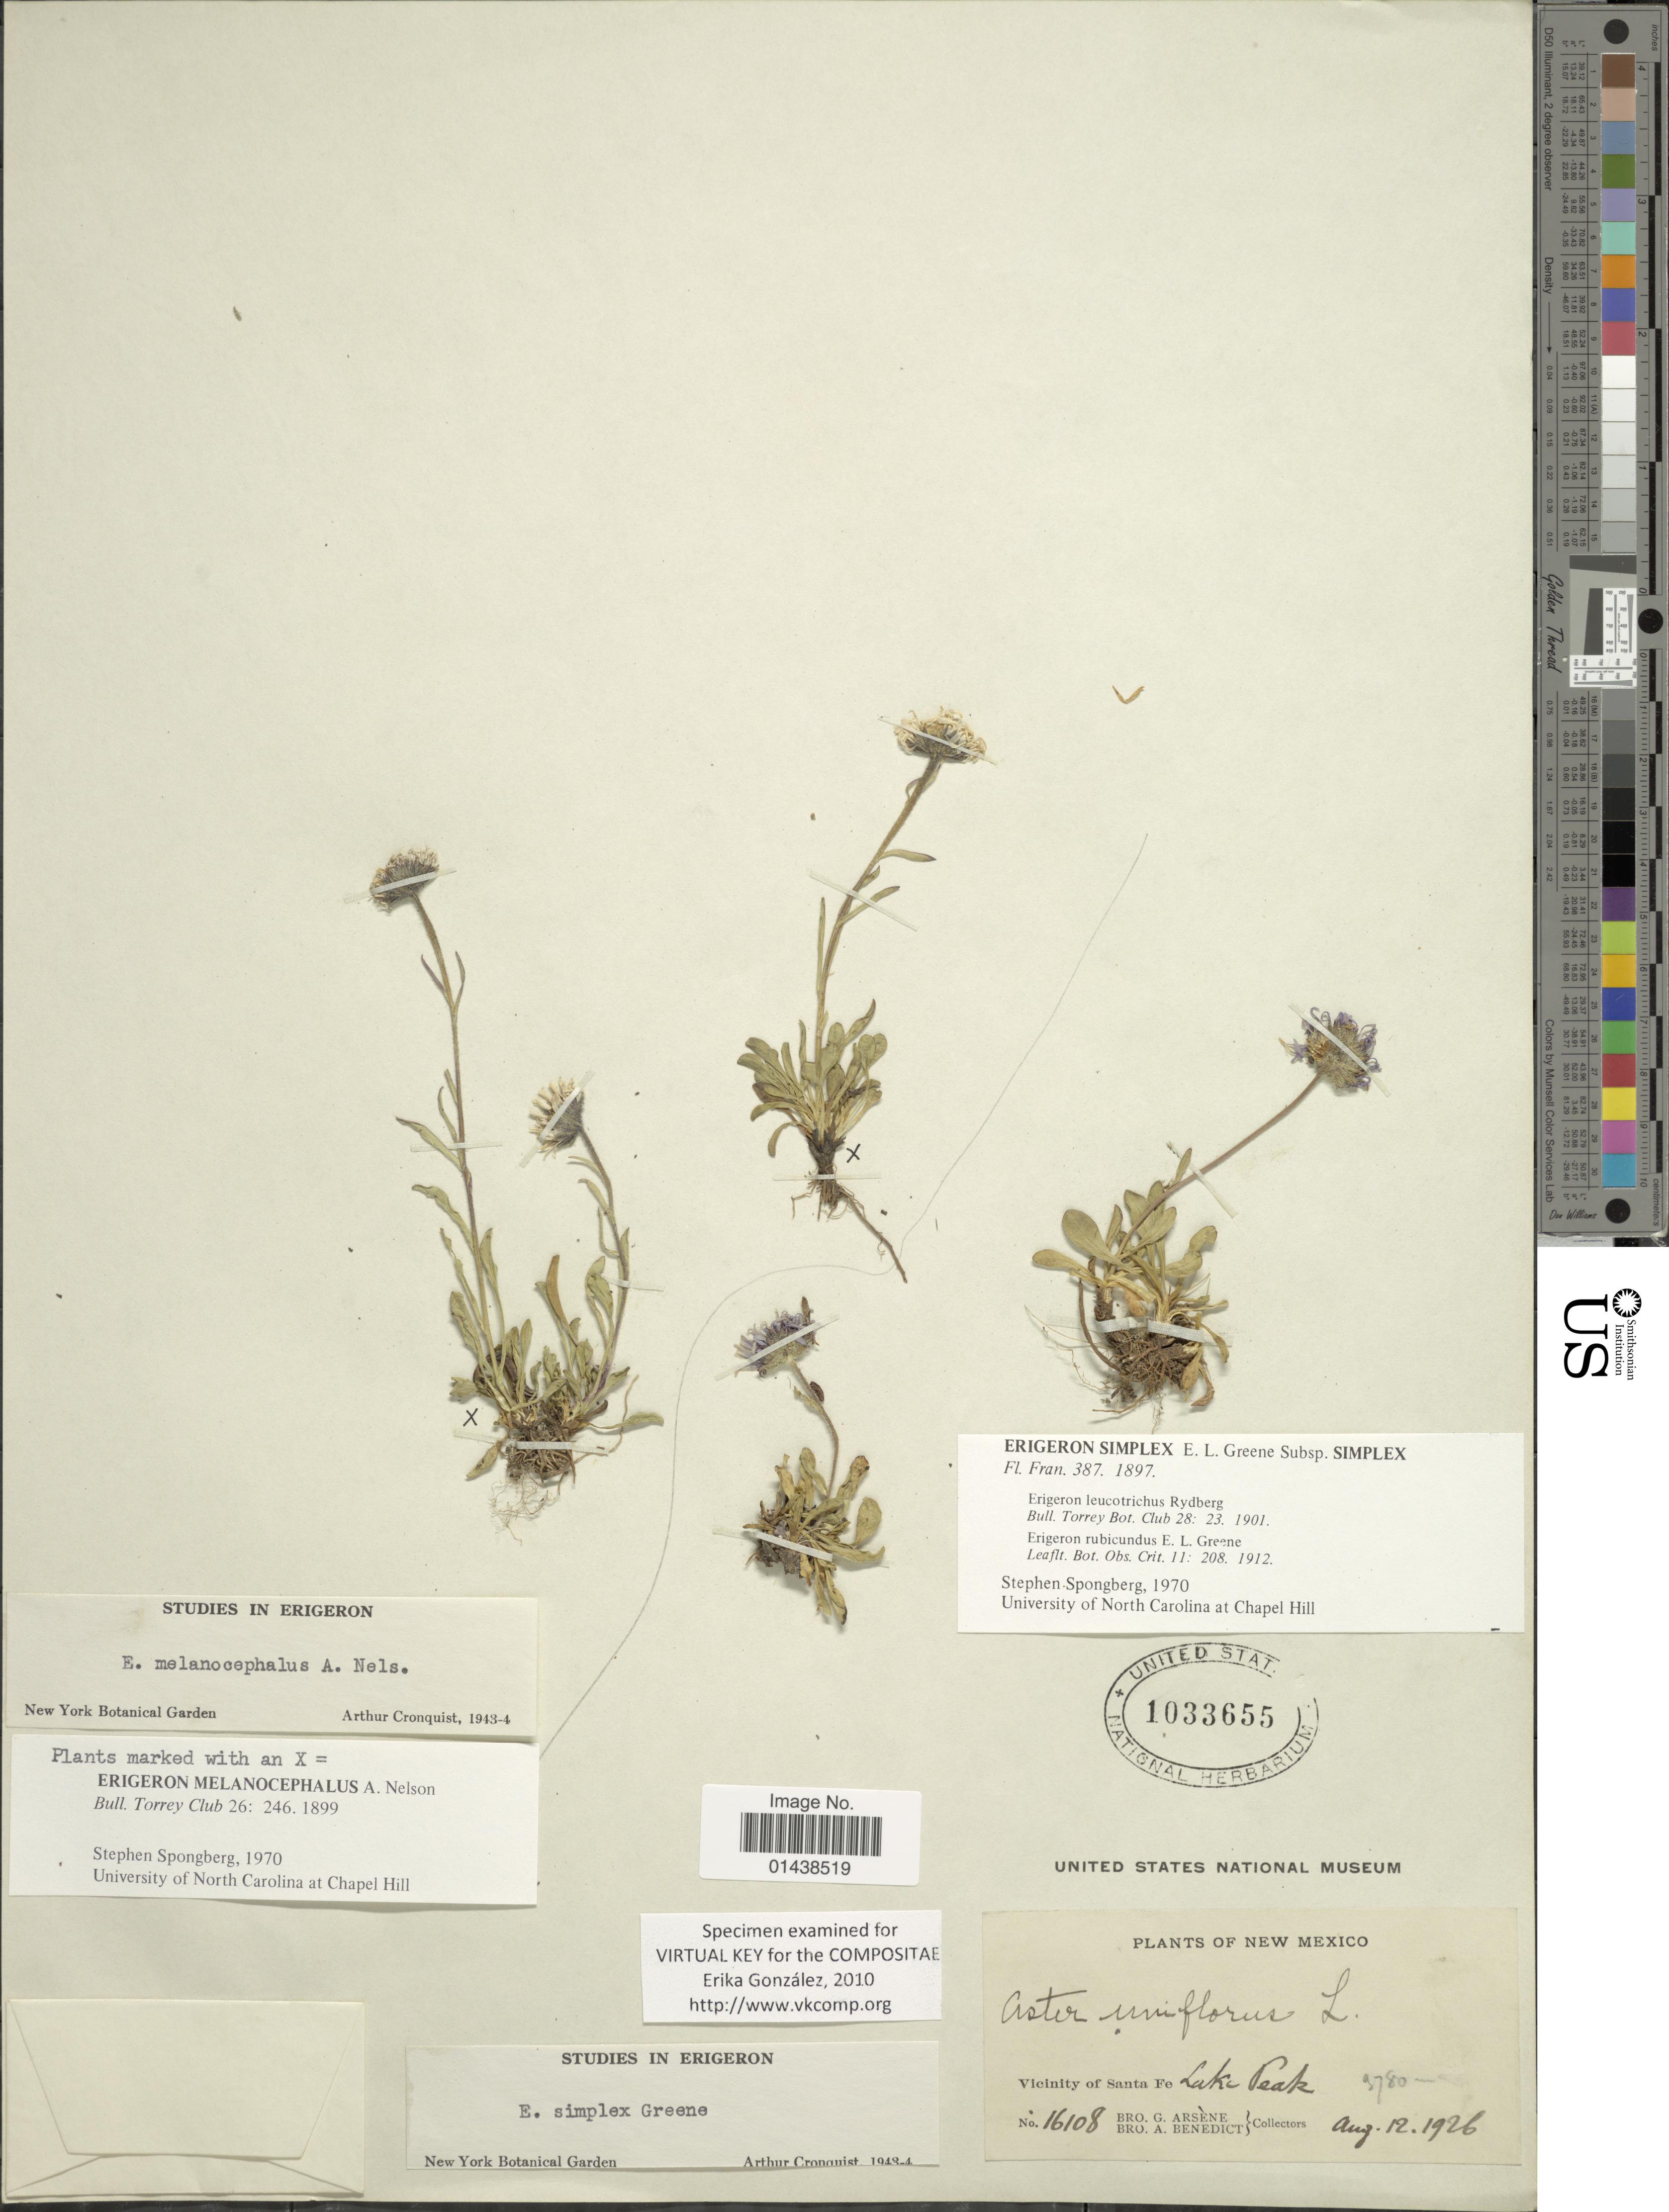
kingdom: Plantae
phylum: Tracheophyta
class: Magnoliopsida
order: Asterales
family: Asteraceae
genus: Erigeron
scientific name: Erigeron melanocephalus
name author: (A. Nelson) A. Nelson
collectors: Bro. G. Arsène & B. Ayers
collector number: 16108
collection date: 1926-08-12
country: United States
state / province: New Mexico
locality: Vicinity of Santa Fe. Lake Peak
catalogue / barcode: US 1033655